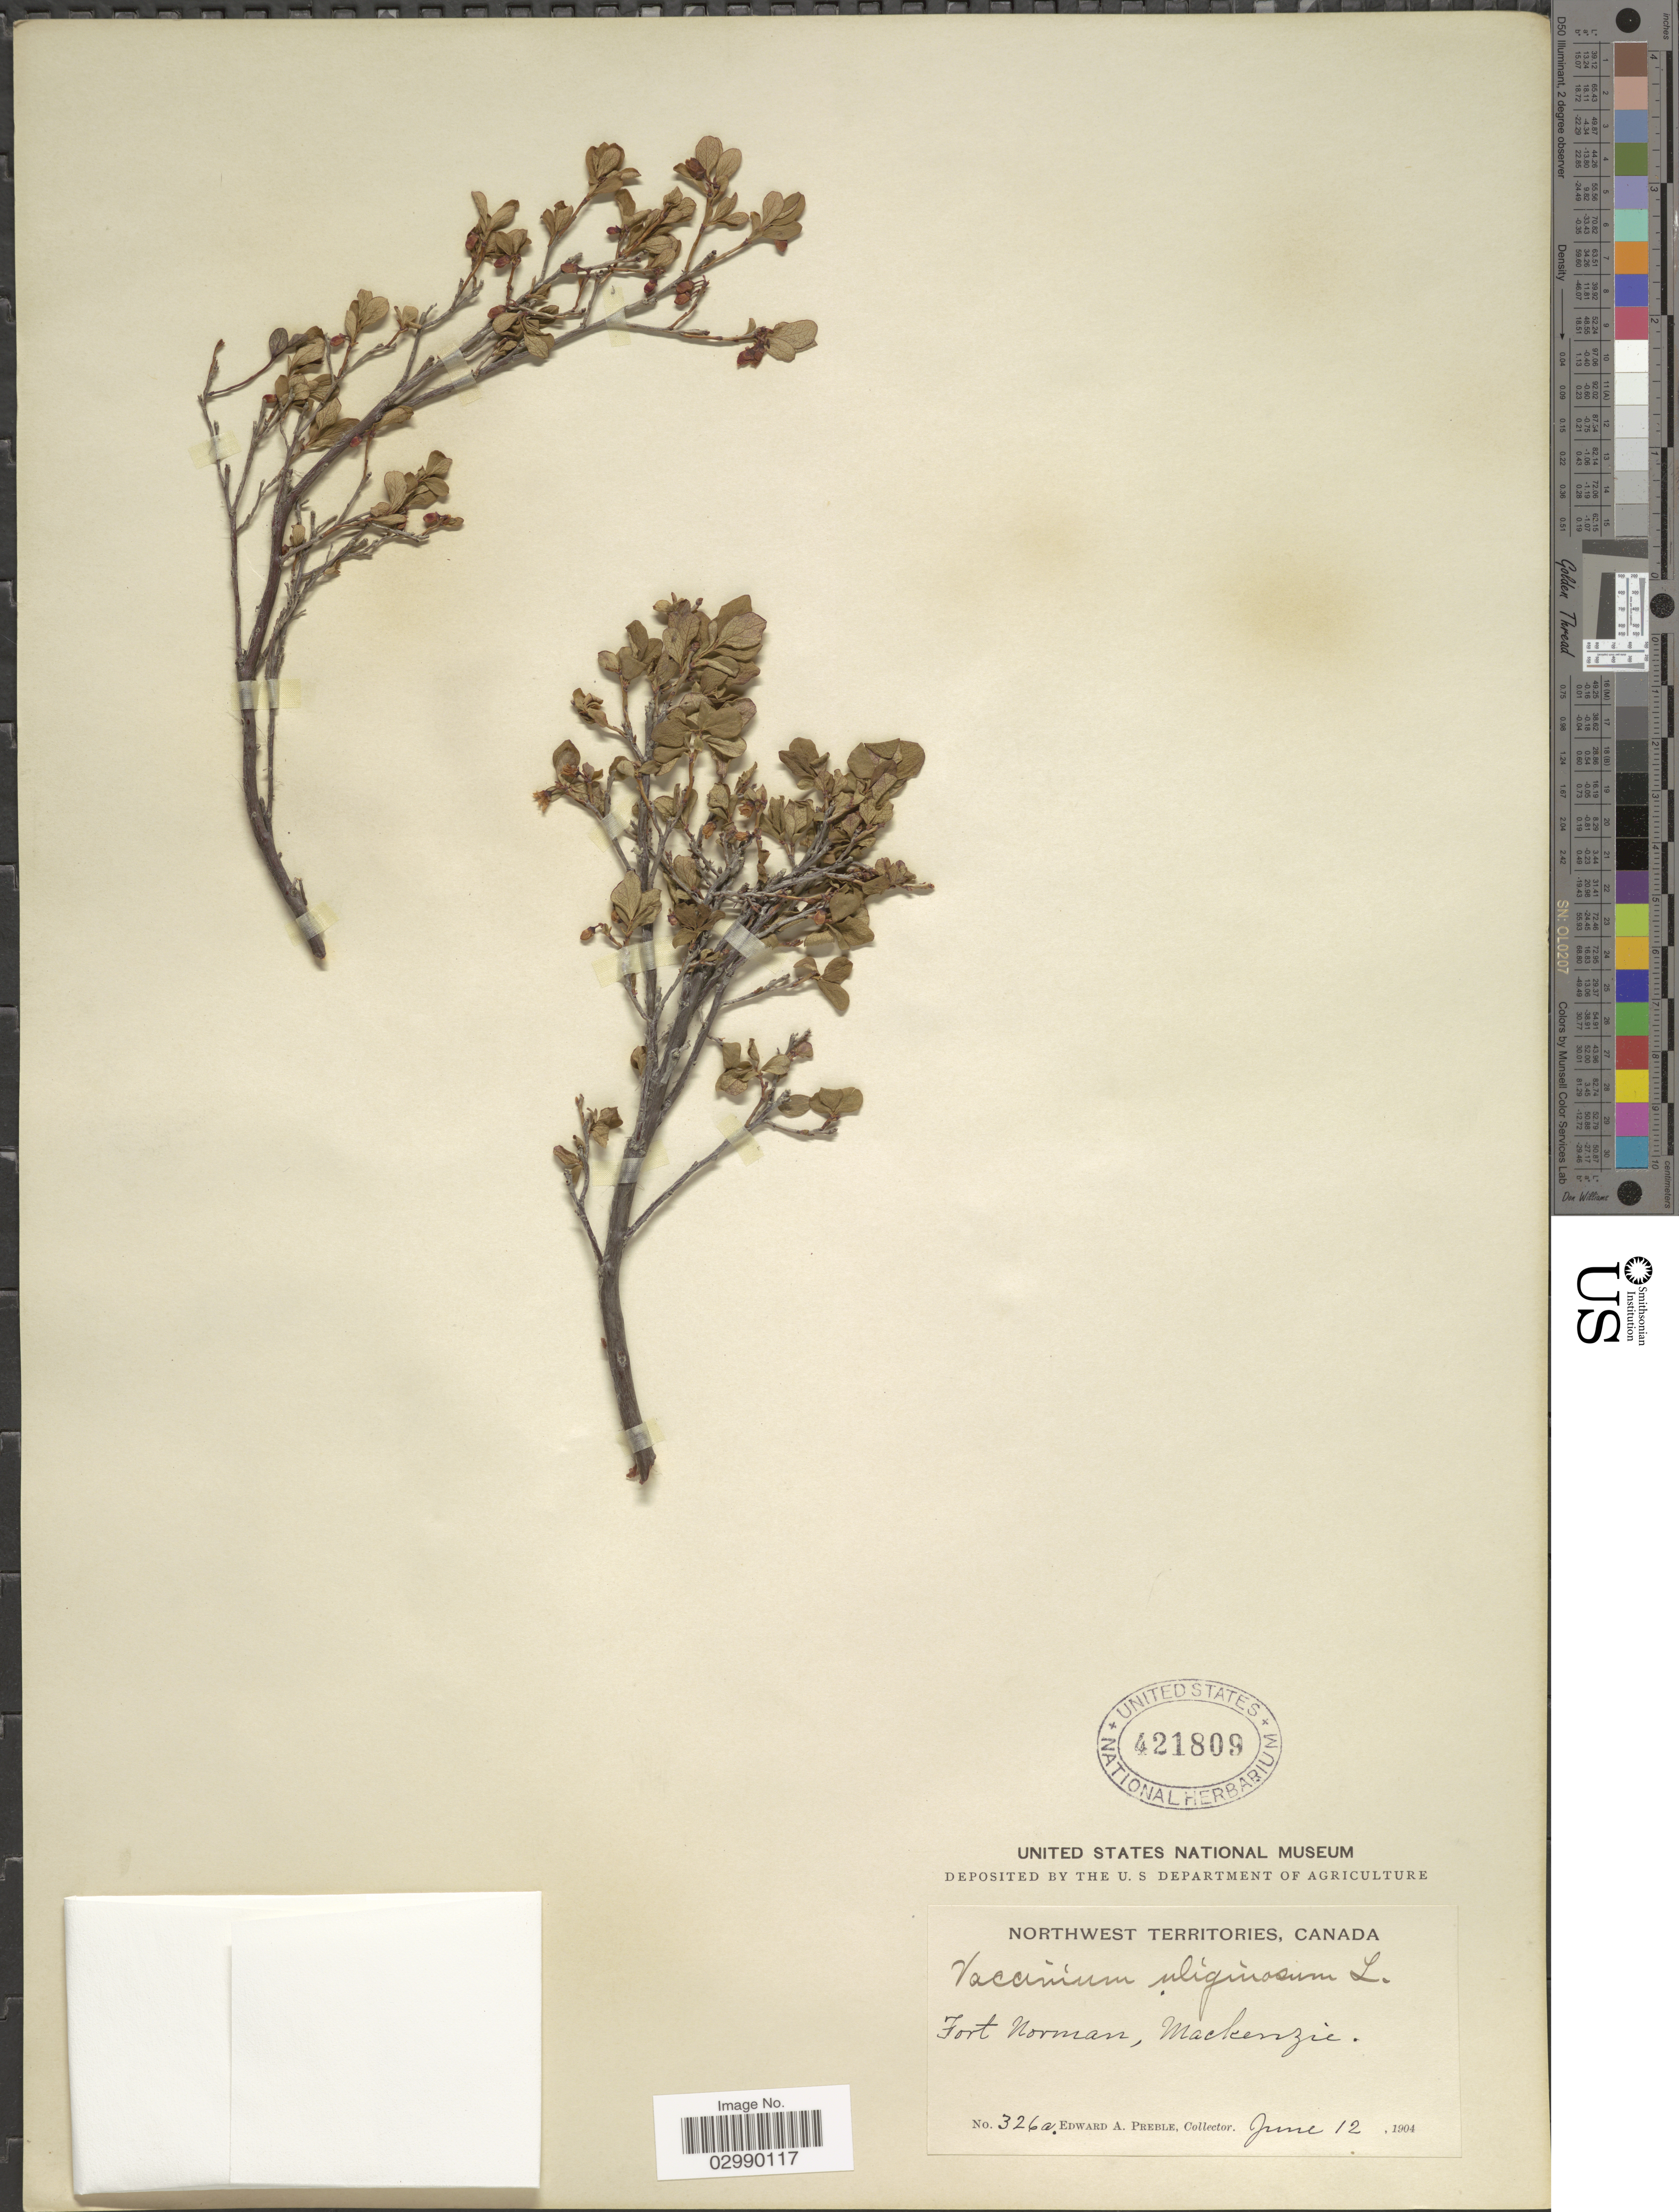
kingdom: Plantae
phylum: Tracheophyta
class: Magnoliopsida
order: Ericales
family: Ericaceae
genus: Vaccinium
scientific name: Vaccinium uliginosum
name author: L.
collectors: E. Preble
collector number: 326a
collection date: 1904-06-12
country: Canada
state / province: Northwest Territories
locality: Fort Norman, Mackenzie.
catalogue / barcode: US 421809